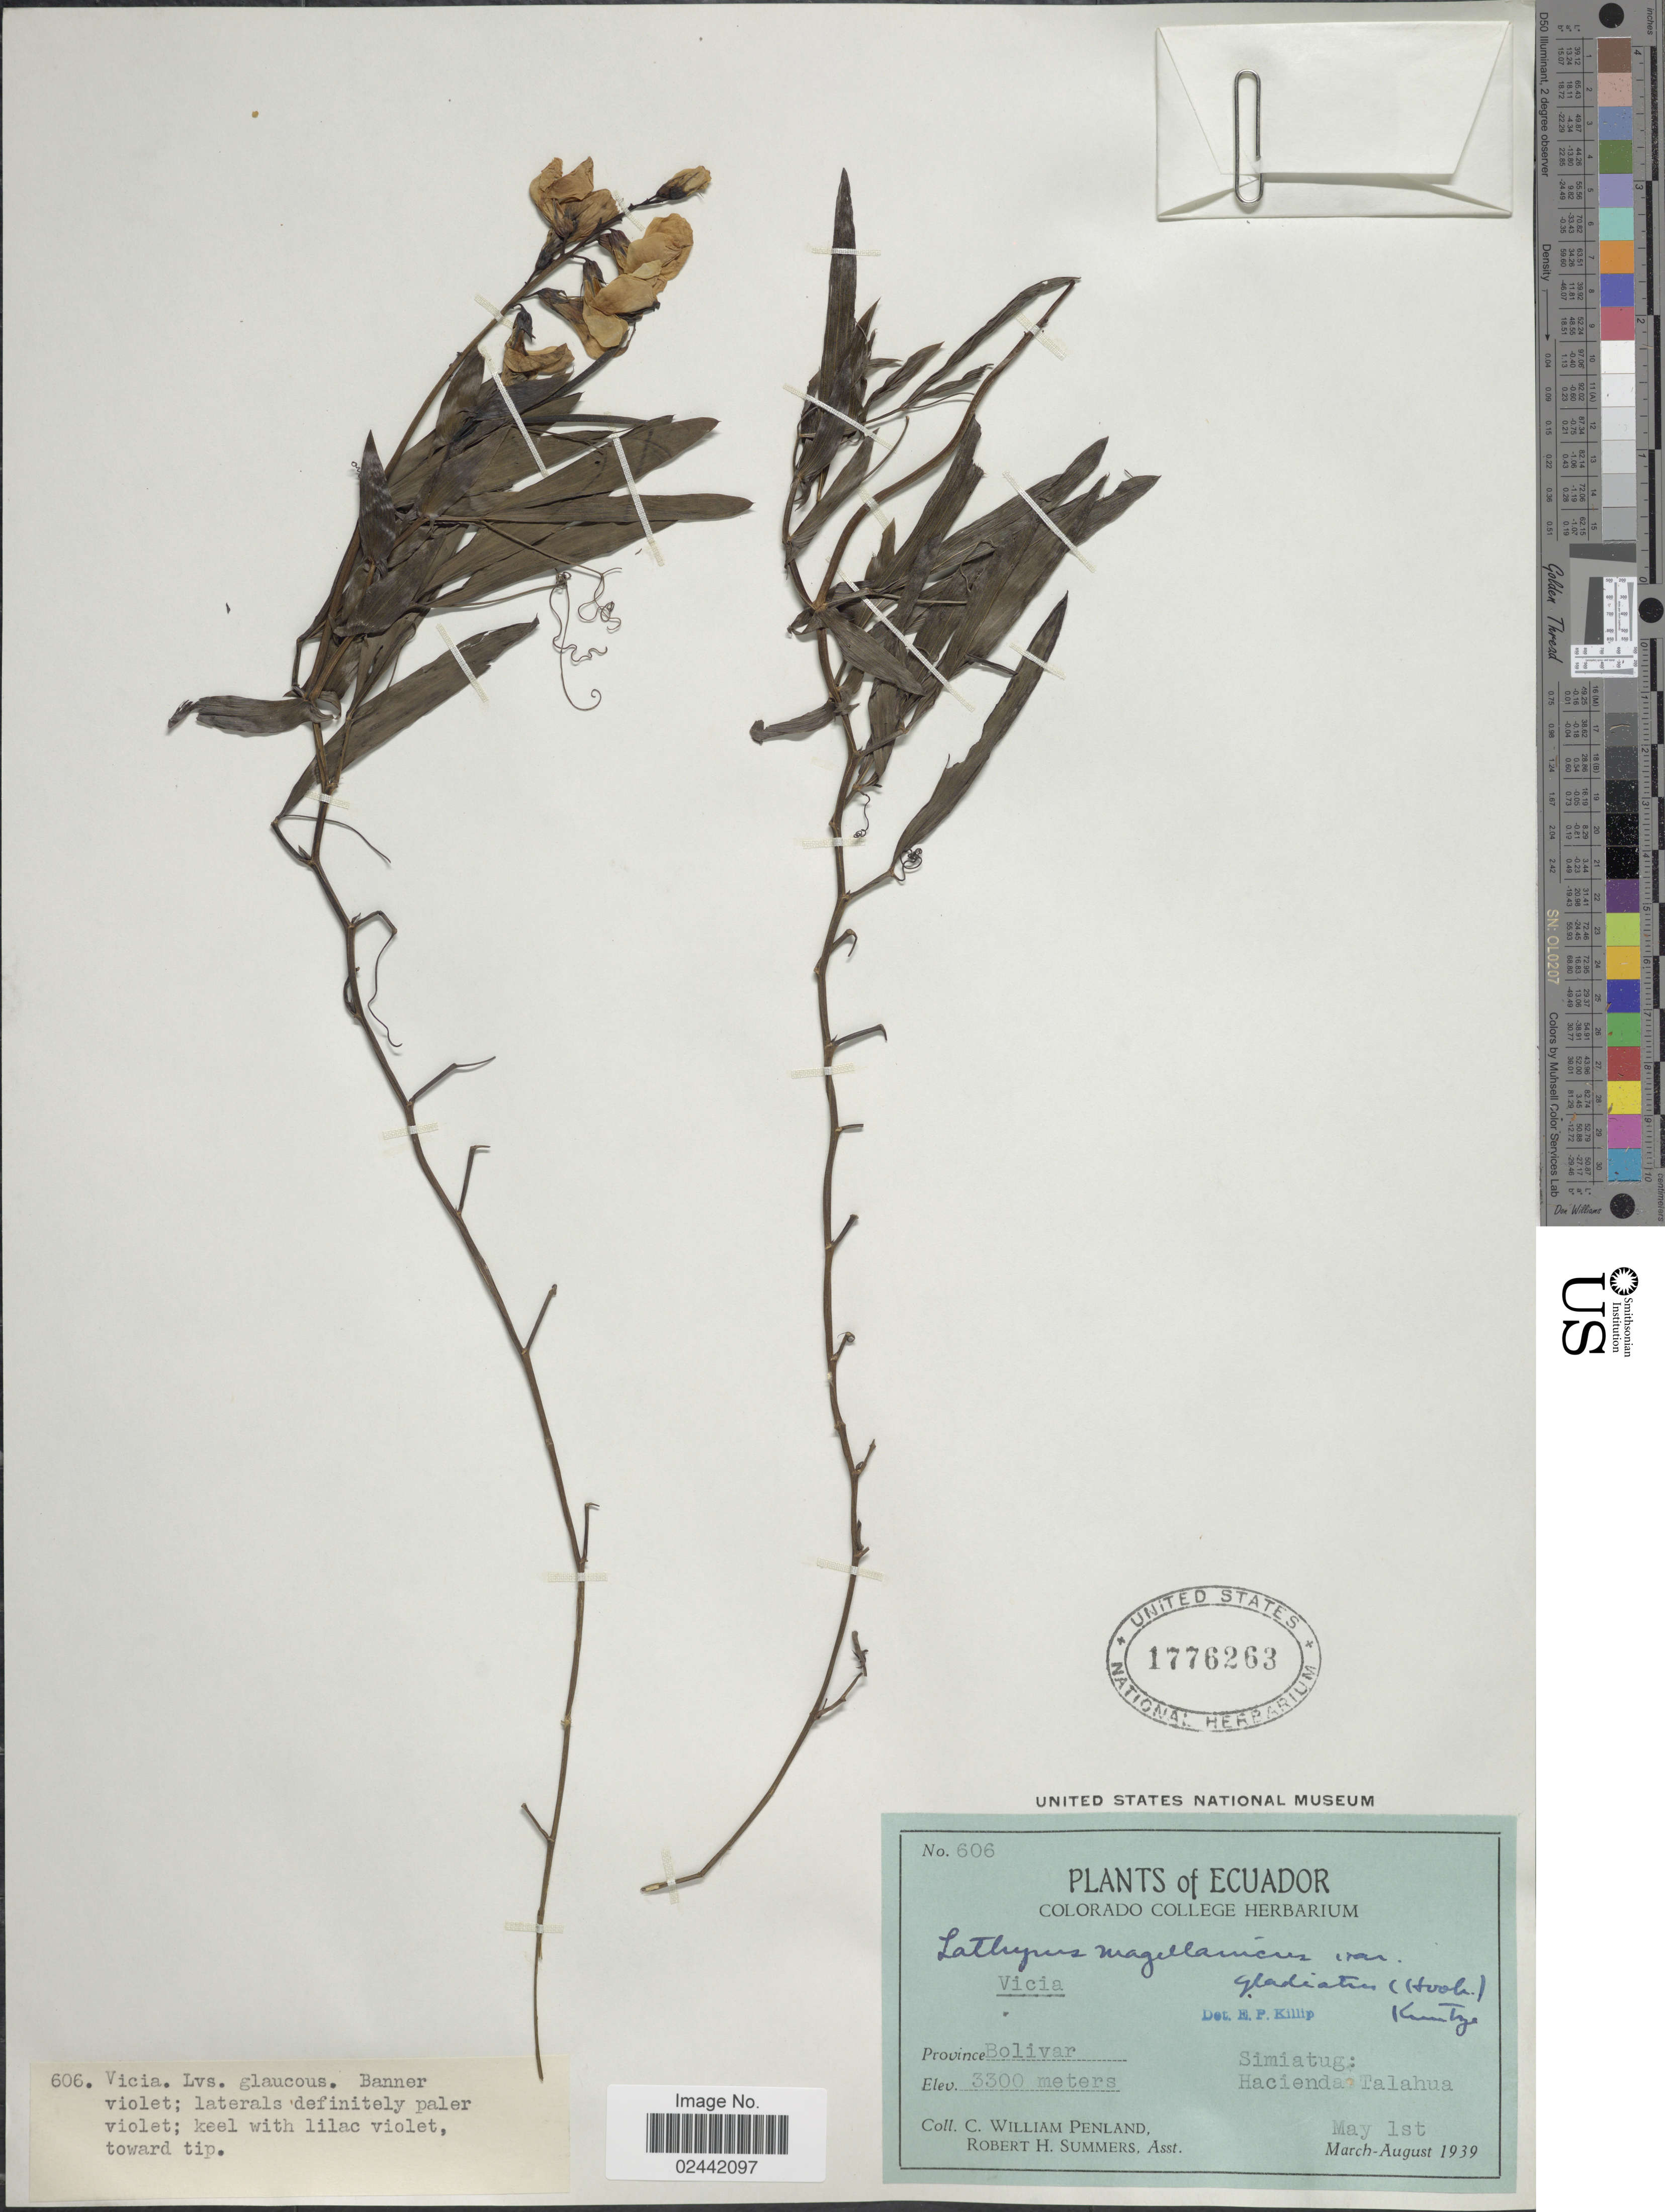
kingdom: Plantae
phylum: Tracheophyta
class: Magnoliopsida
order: Fabales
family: Fabaceae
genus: Lathyrus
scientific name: Lathyrus magellanicus var. gladiatus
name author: (Hook.) Kuntze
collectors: C. W. Penland & R. Summers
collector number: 606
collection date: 1939-05-01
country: Ecuador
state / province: Bolívar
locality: Simiatug: Hacienda Talahua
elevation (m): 3300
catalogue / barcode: US 1776263